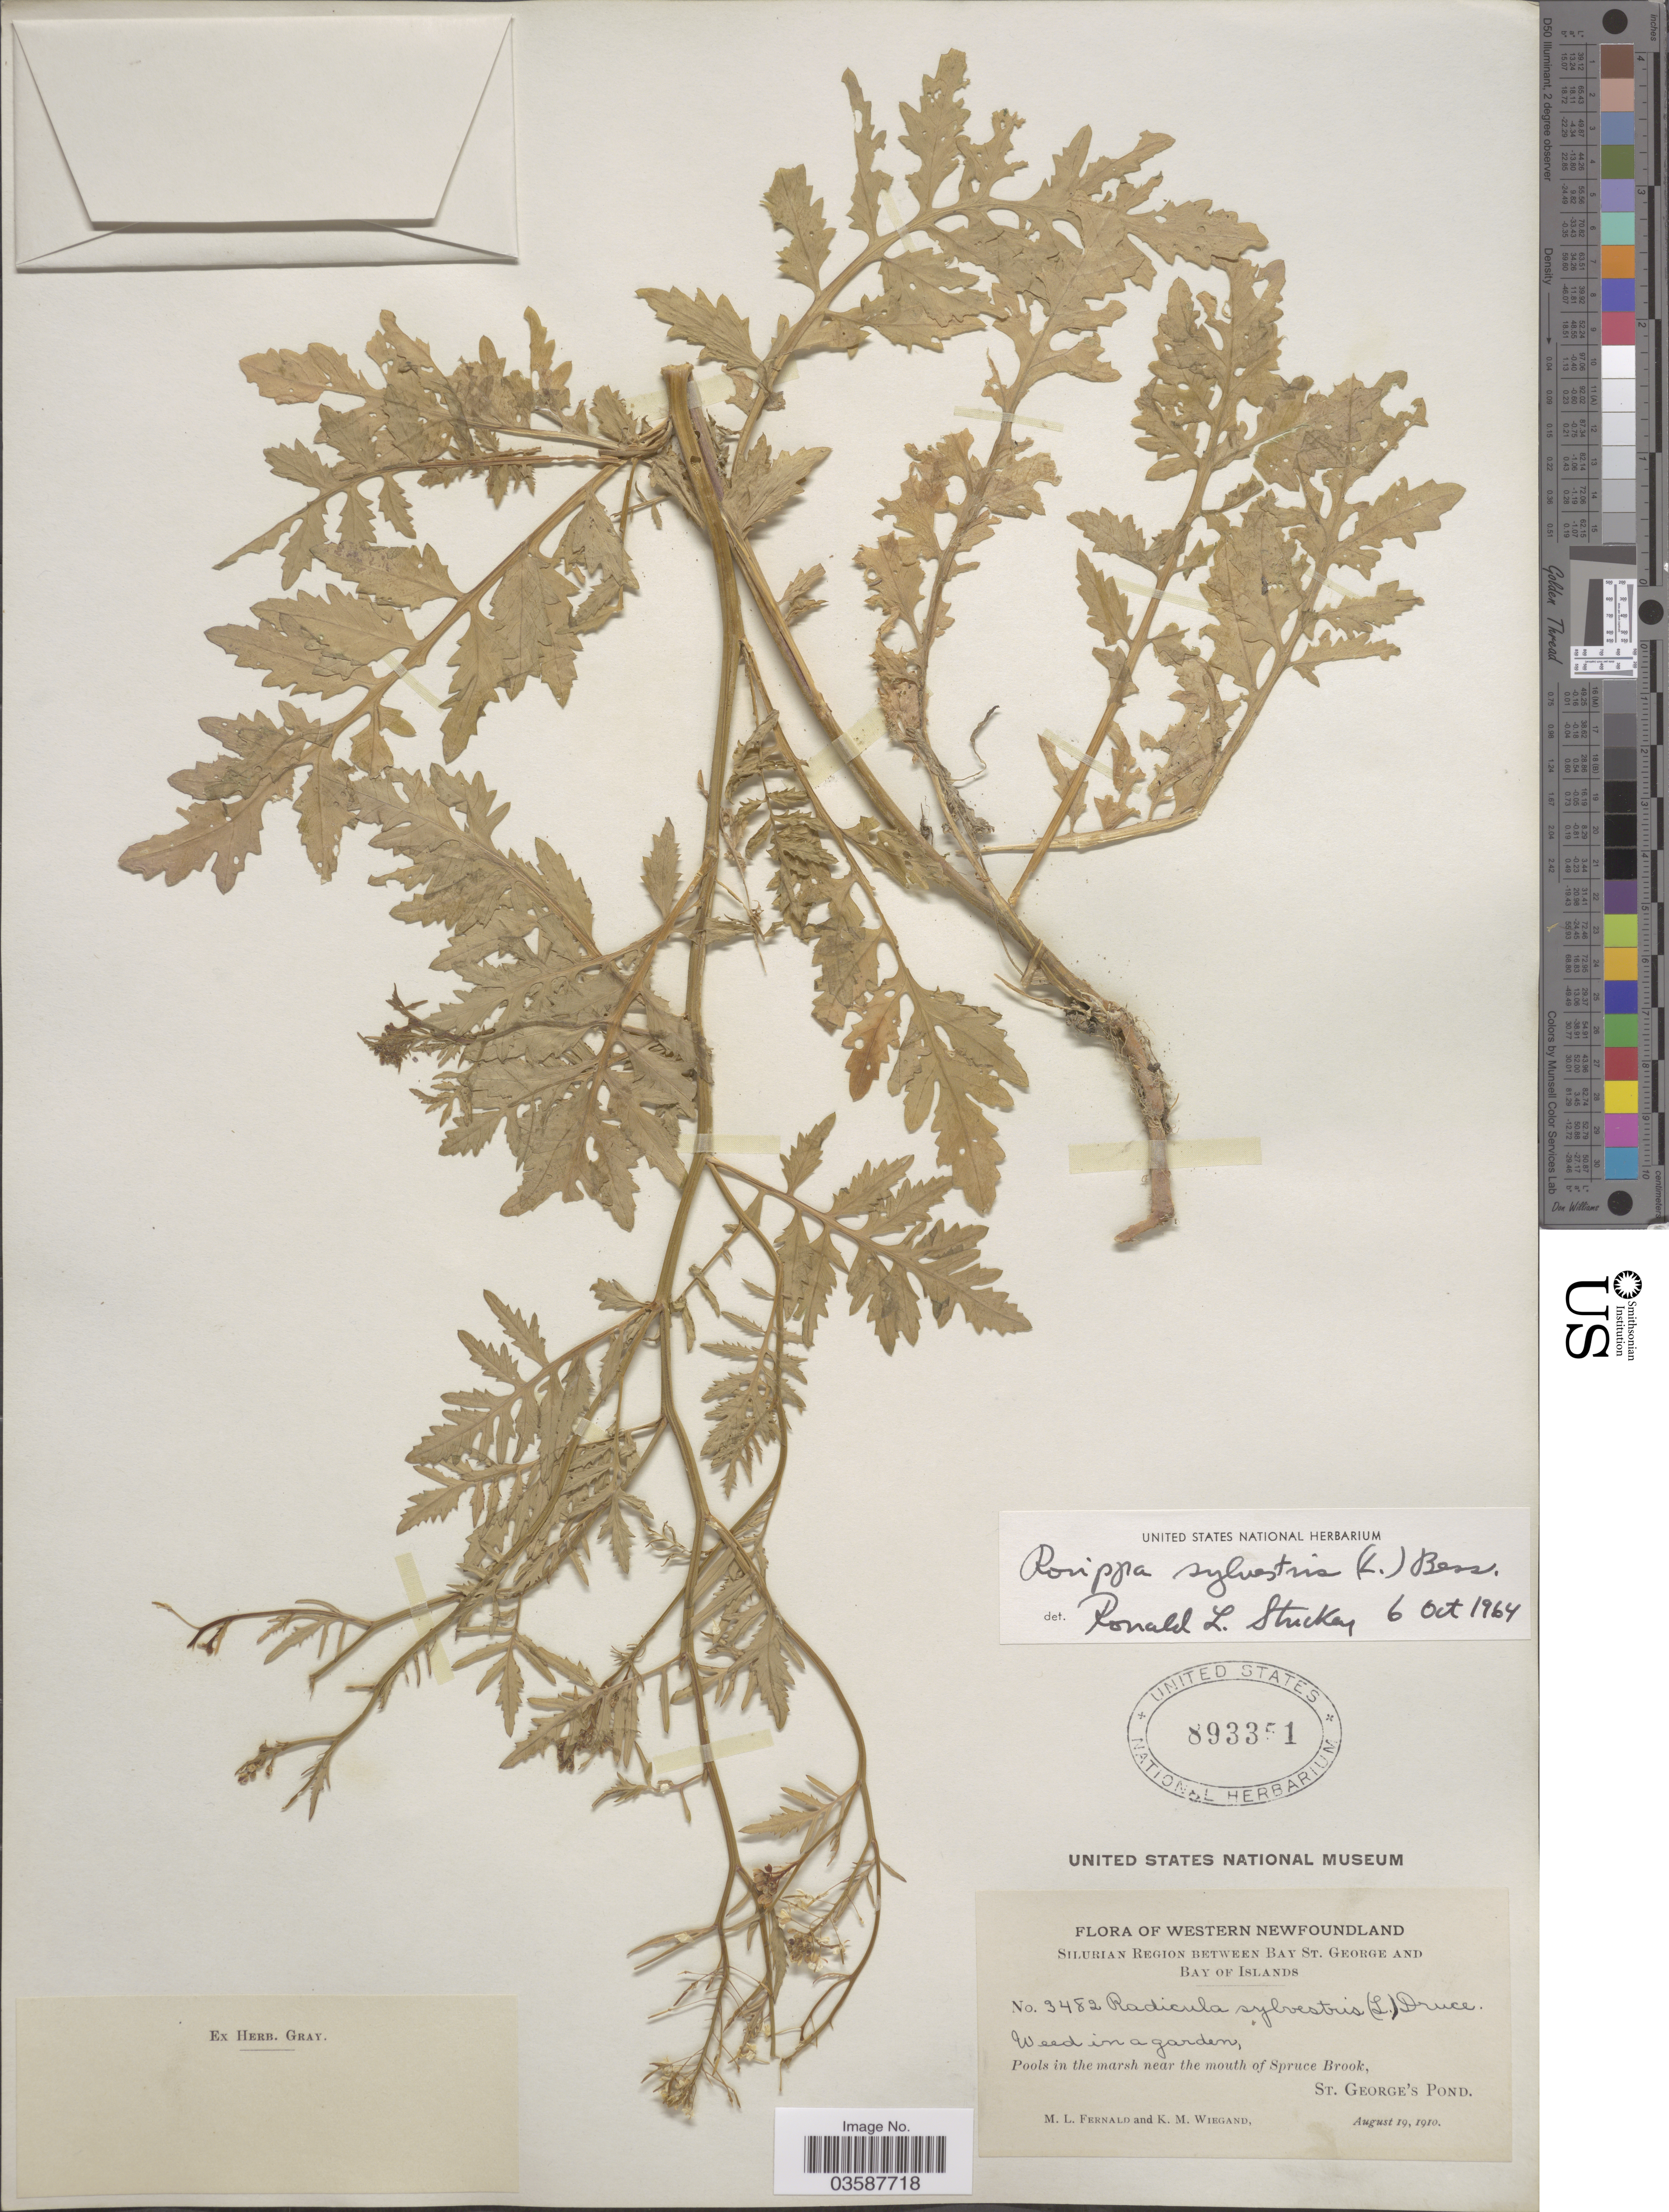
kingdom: Plantae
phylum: Tracheophyta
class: Magnoliopsida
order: Brassicales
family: Brassicaceae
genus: Rorippa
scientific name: Rorippa sylvestris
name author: (L.) Besser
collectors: M. L. Fernald & K. M. Wiegand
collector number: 3482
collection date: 1910-08-19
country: Canada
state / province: Newfoundland and Labrador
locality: Western Newfoundland. Silurian Region between Bay St. George and Bay of Islands. Weed in a garden, Pools in the marsh near the mouth of Spruce Brook, St. George's Pond.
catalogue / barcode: US 893351